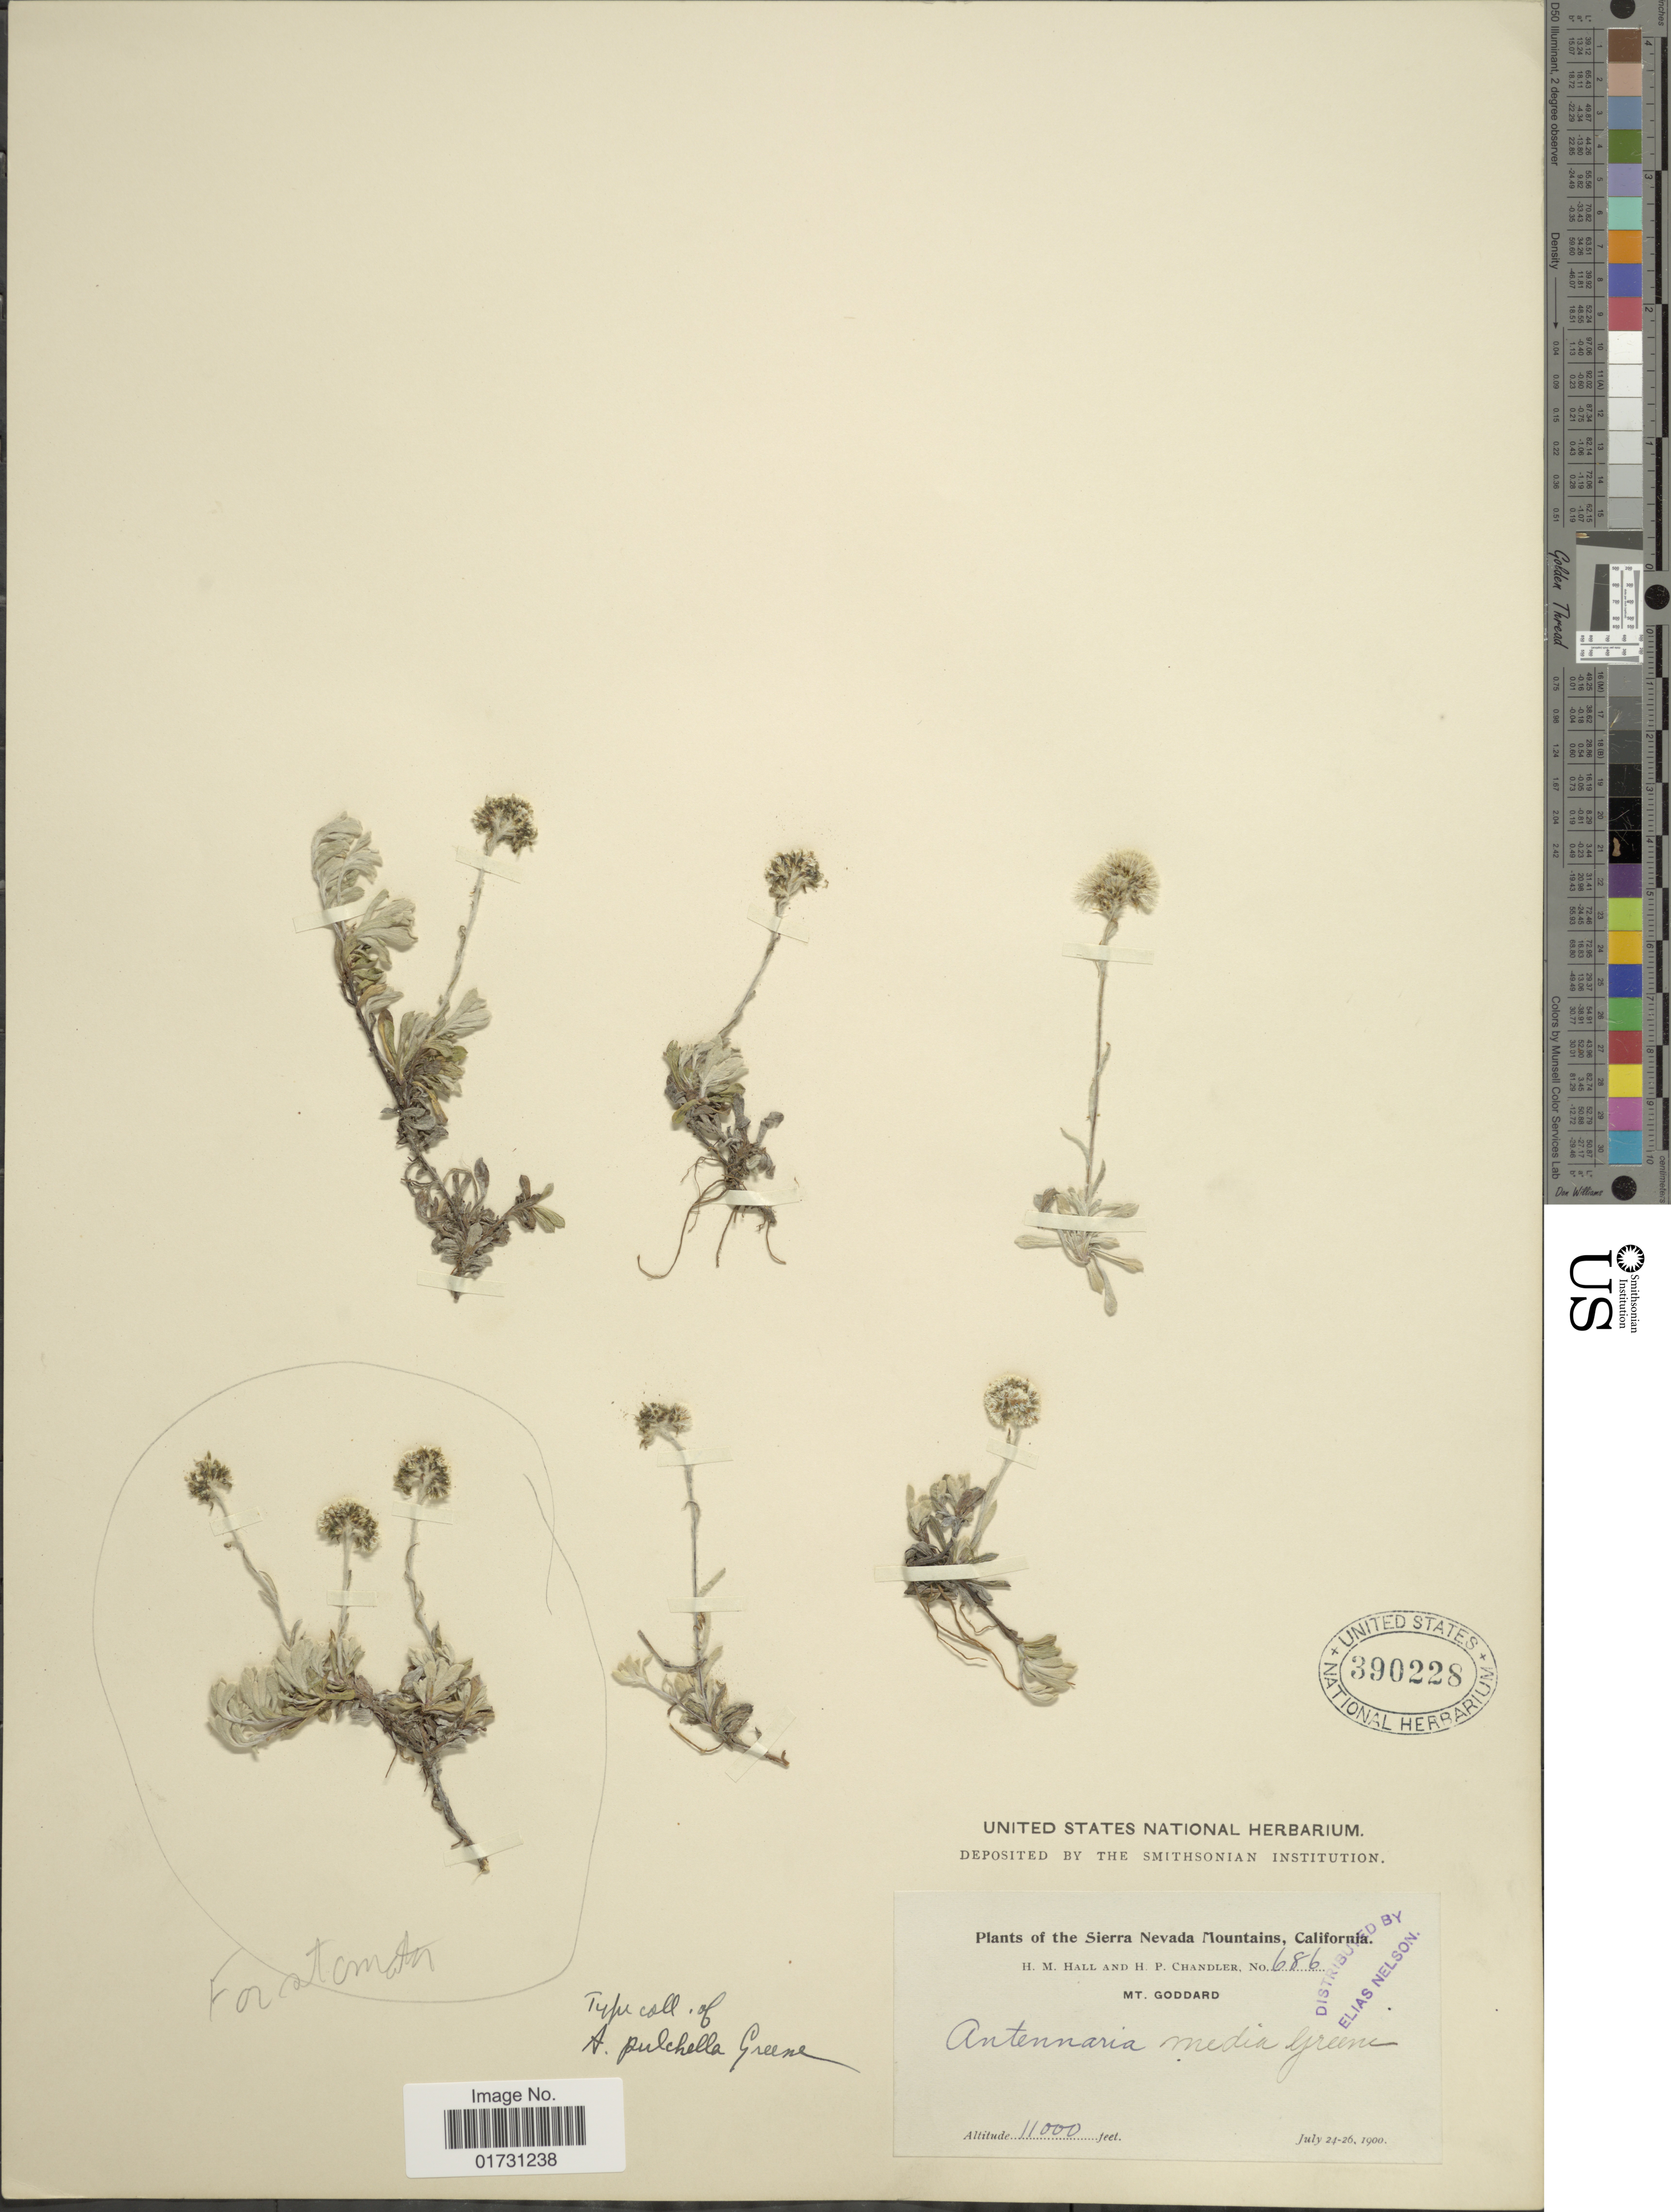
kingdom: Plantae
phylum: Tracheophyta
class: Magnoliopsida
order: Asterales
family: Asteraceae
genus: Antennaria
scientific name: Antennaria media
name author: Greene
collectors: H. M. Hall & H. Chandler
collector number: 686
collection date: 1900-07-24/1900-07-26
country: United States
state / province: California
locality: The Sierra Nevada Mountains, California, Mt. Goddard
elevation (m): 3353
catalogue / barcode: US 390228